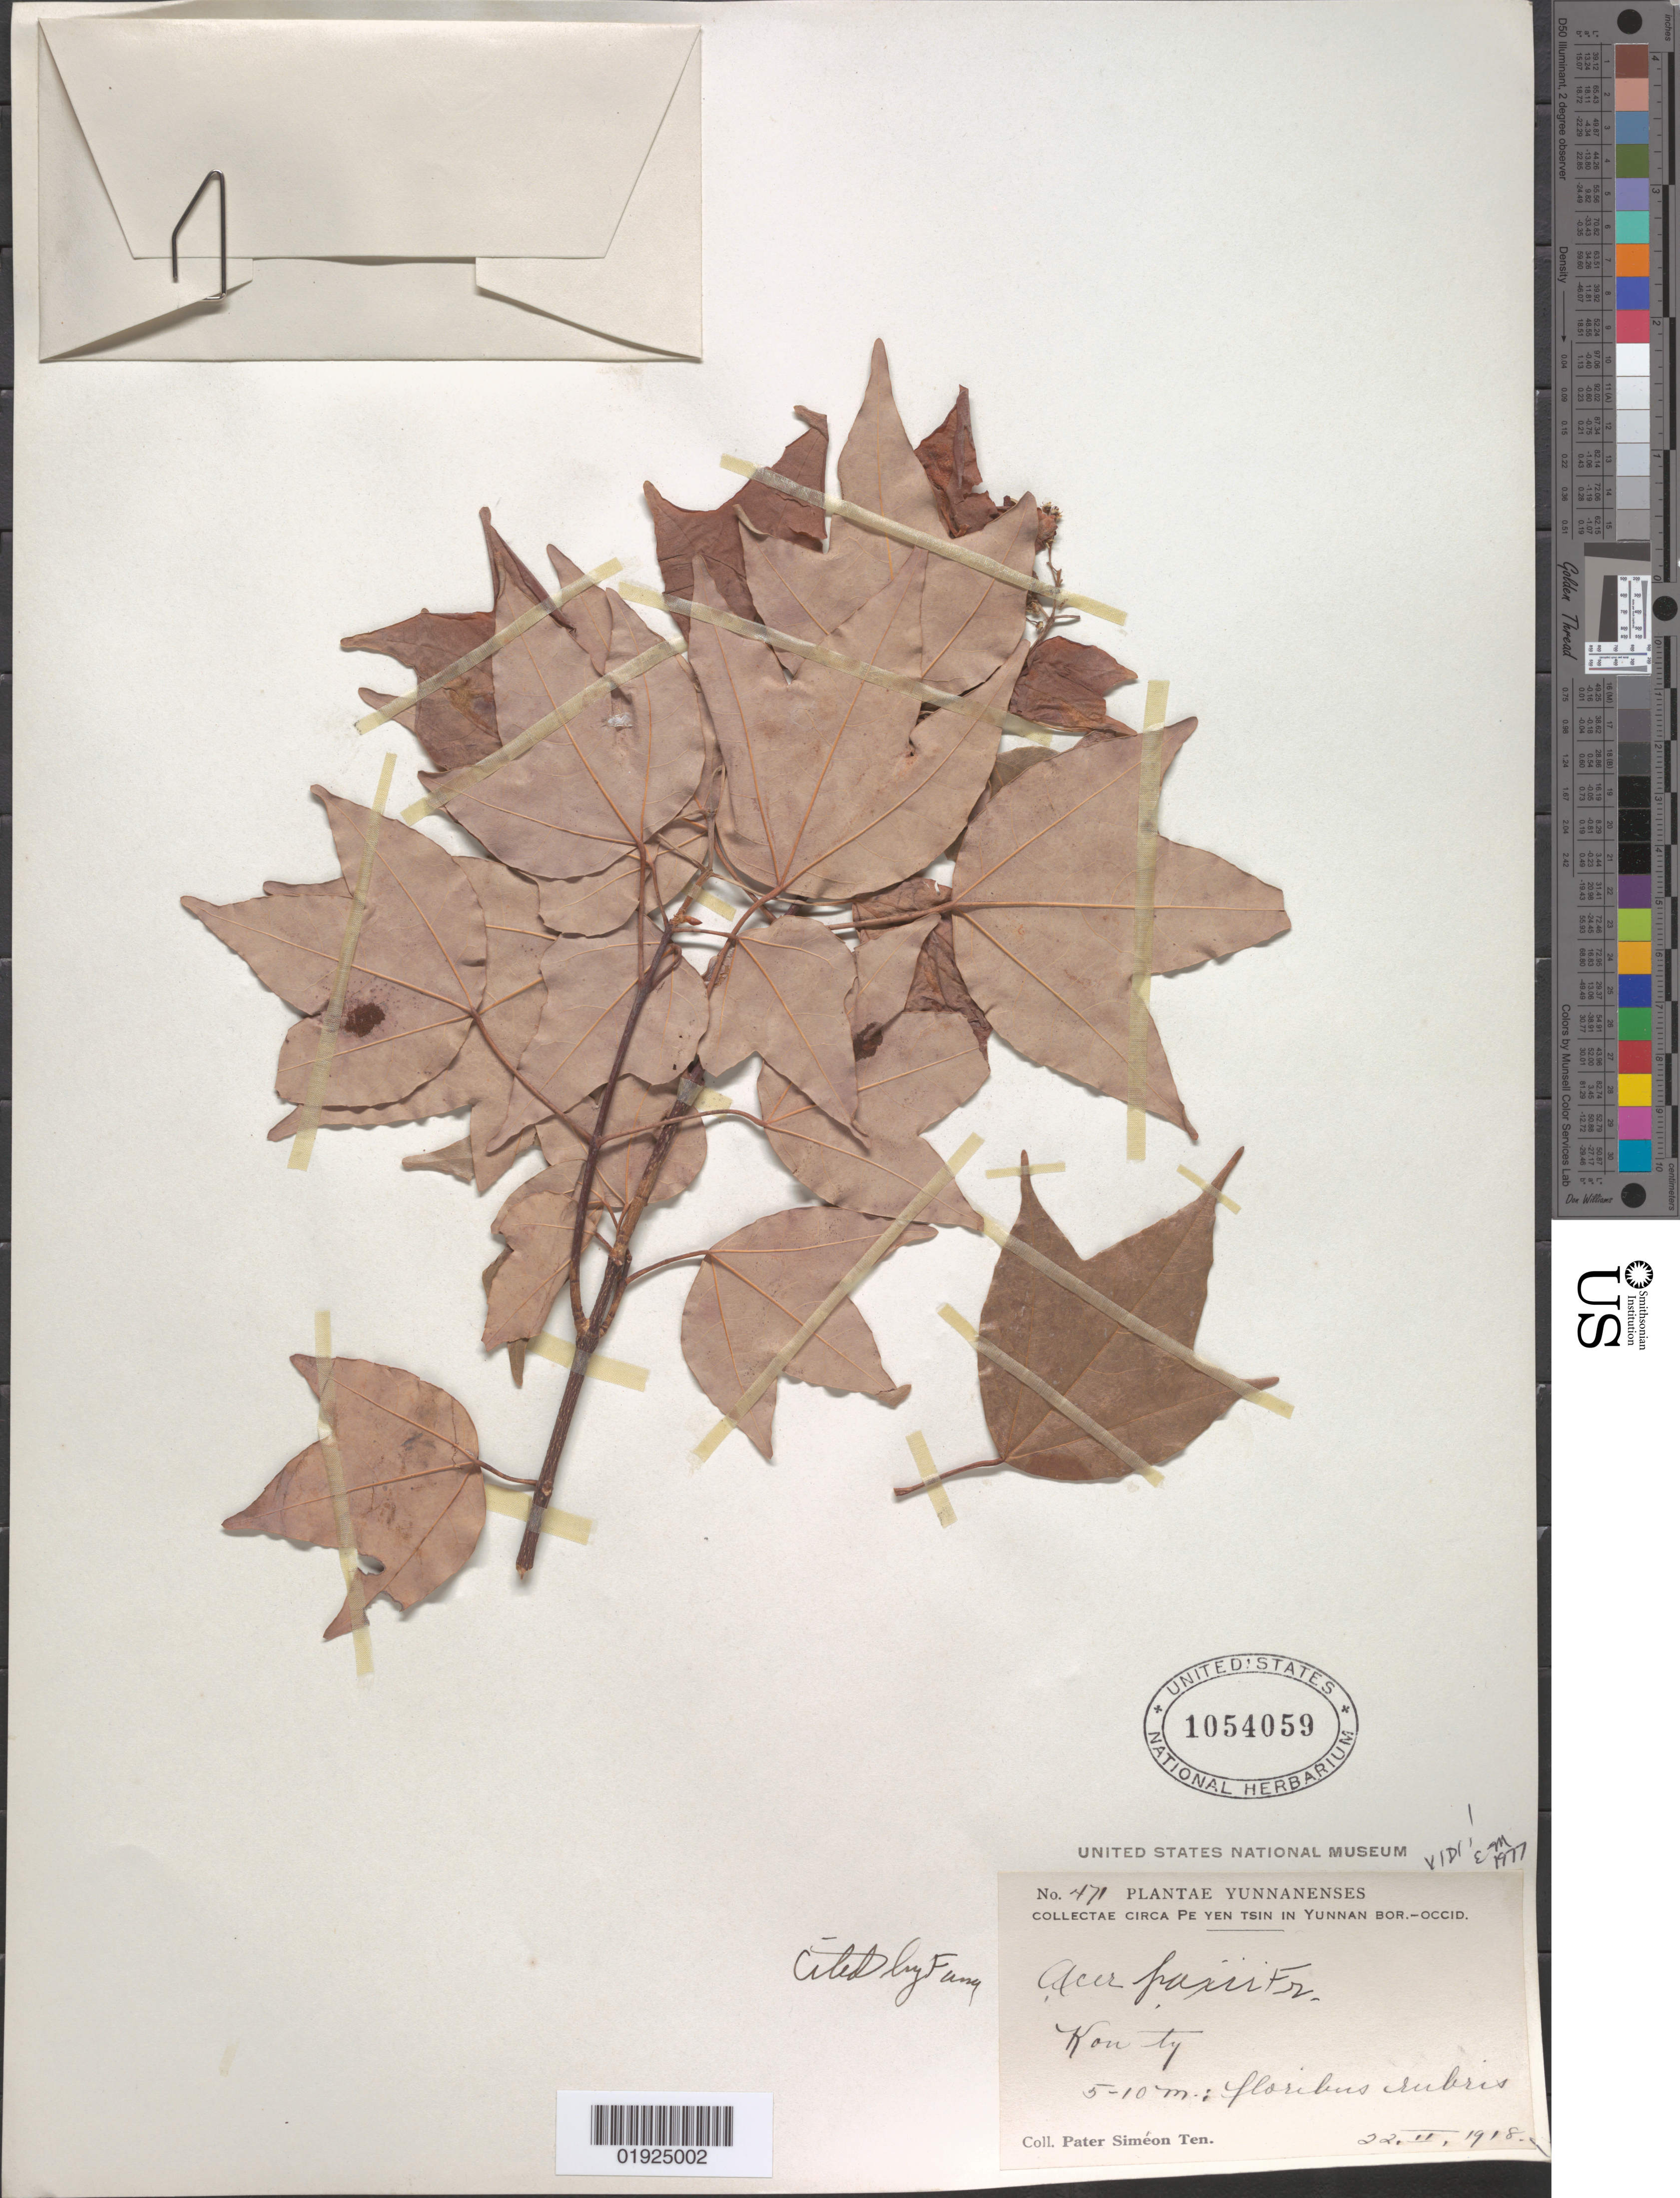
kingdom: Plantae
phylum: Tracheophyta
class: Magnoliopsida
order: Sapindales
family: Sapindaceae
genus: Acer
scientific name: Acer paxii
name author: Franch.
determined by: Murray, Edward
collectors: P. Siméon Ten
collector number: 471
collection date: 1918-02-22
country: China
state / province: Yunnan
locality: Pe Yen Tsin; Kon ty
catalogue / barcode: US 1054059